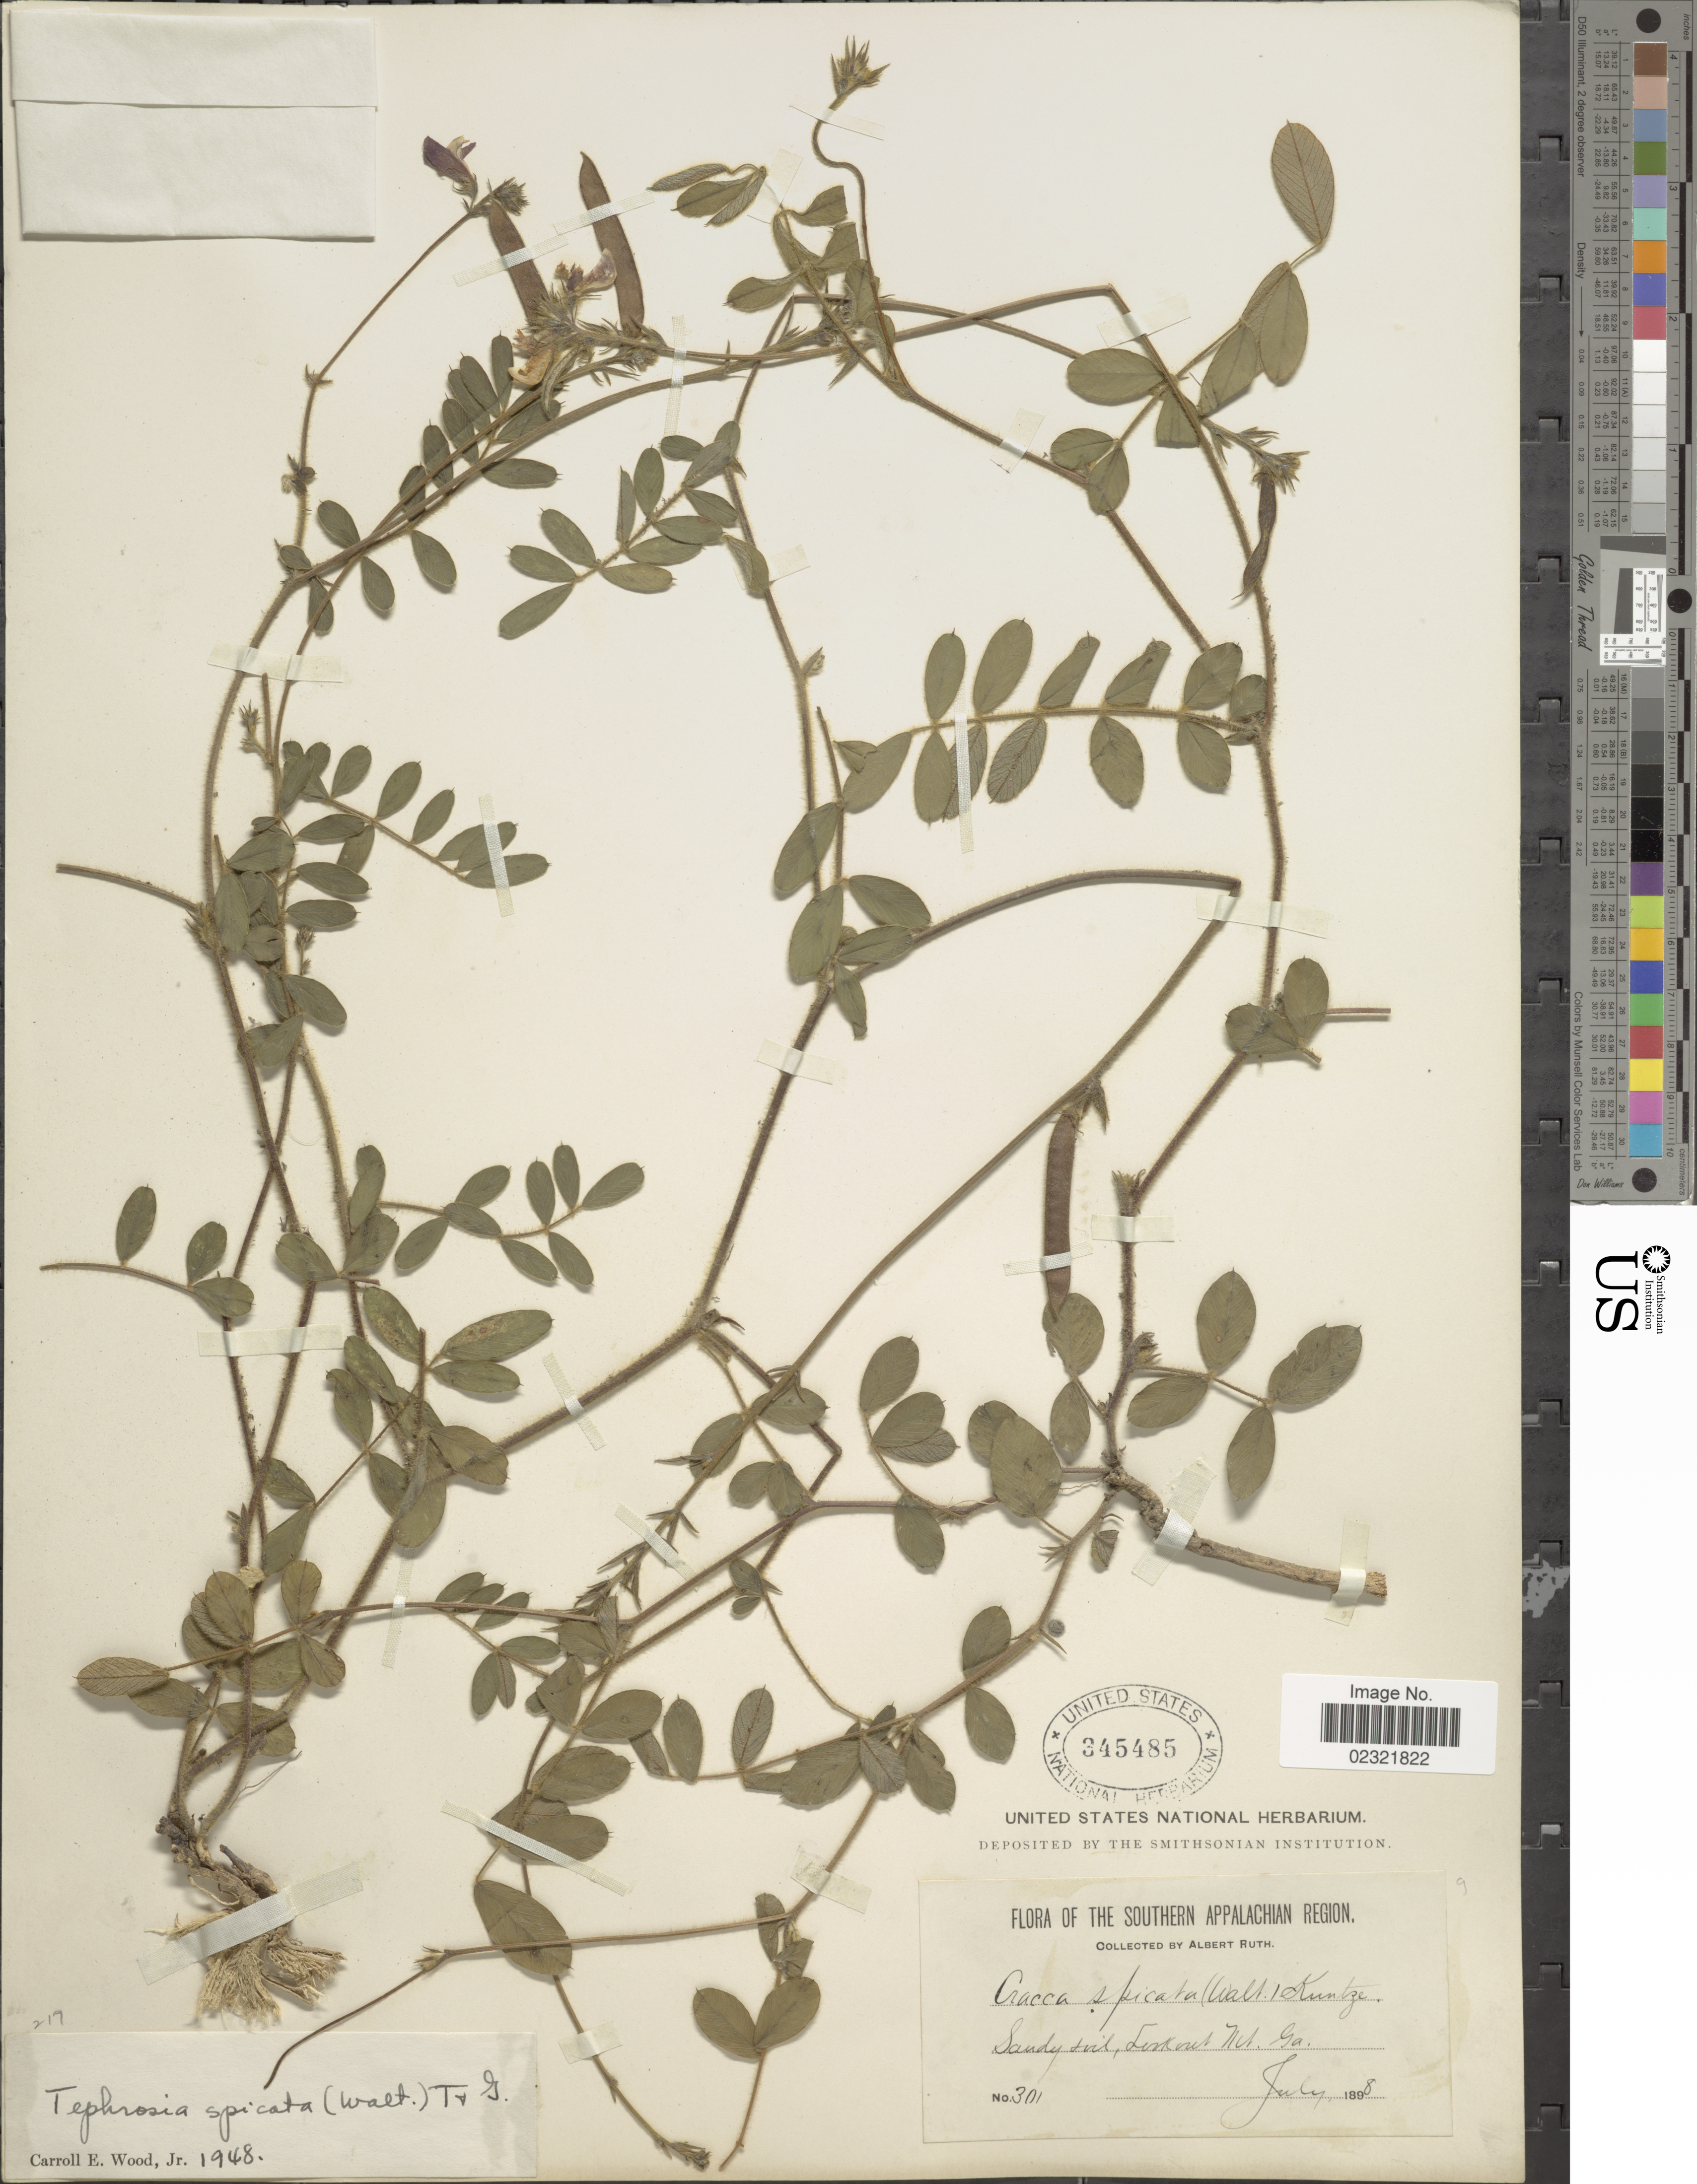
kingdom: Plantae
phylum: Tracheophyta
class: Magnoliopsida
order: Fabales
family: Fabaceae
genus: Tephrosia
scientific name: Tephrosia spicata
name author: (Walter) Torr. & A. Gray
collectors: A. Ruth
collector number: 301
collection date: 1898-07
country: United States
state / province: Georgia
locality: The Southern Appalachian Region, Sandy soil, Lookout Mt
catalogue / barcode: US 345485